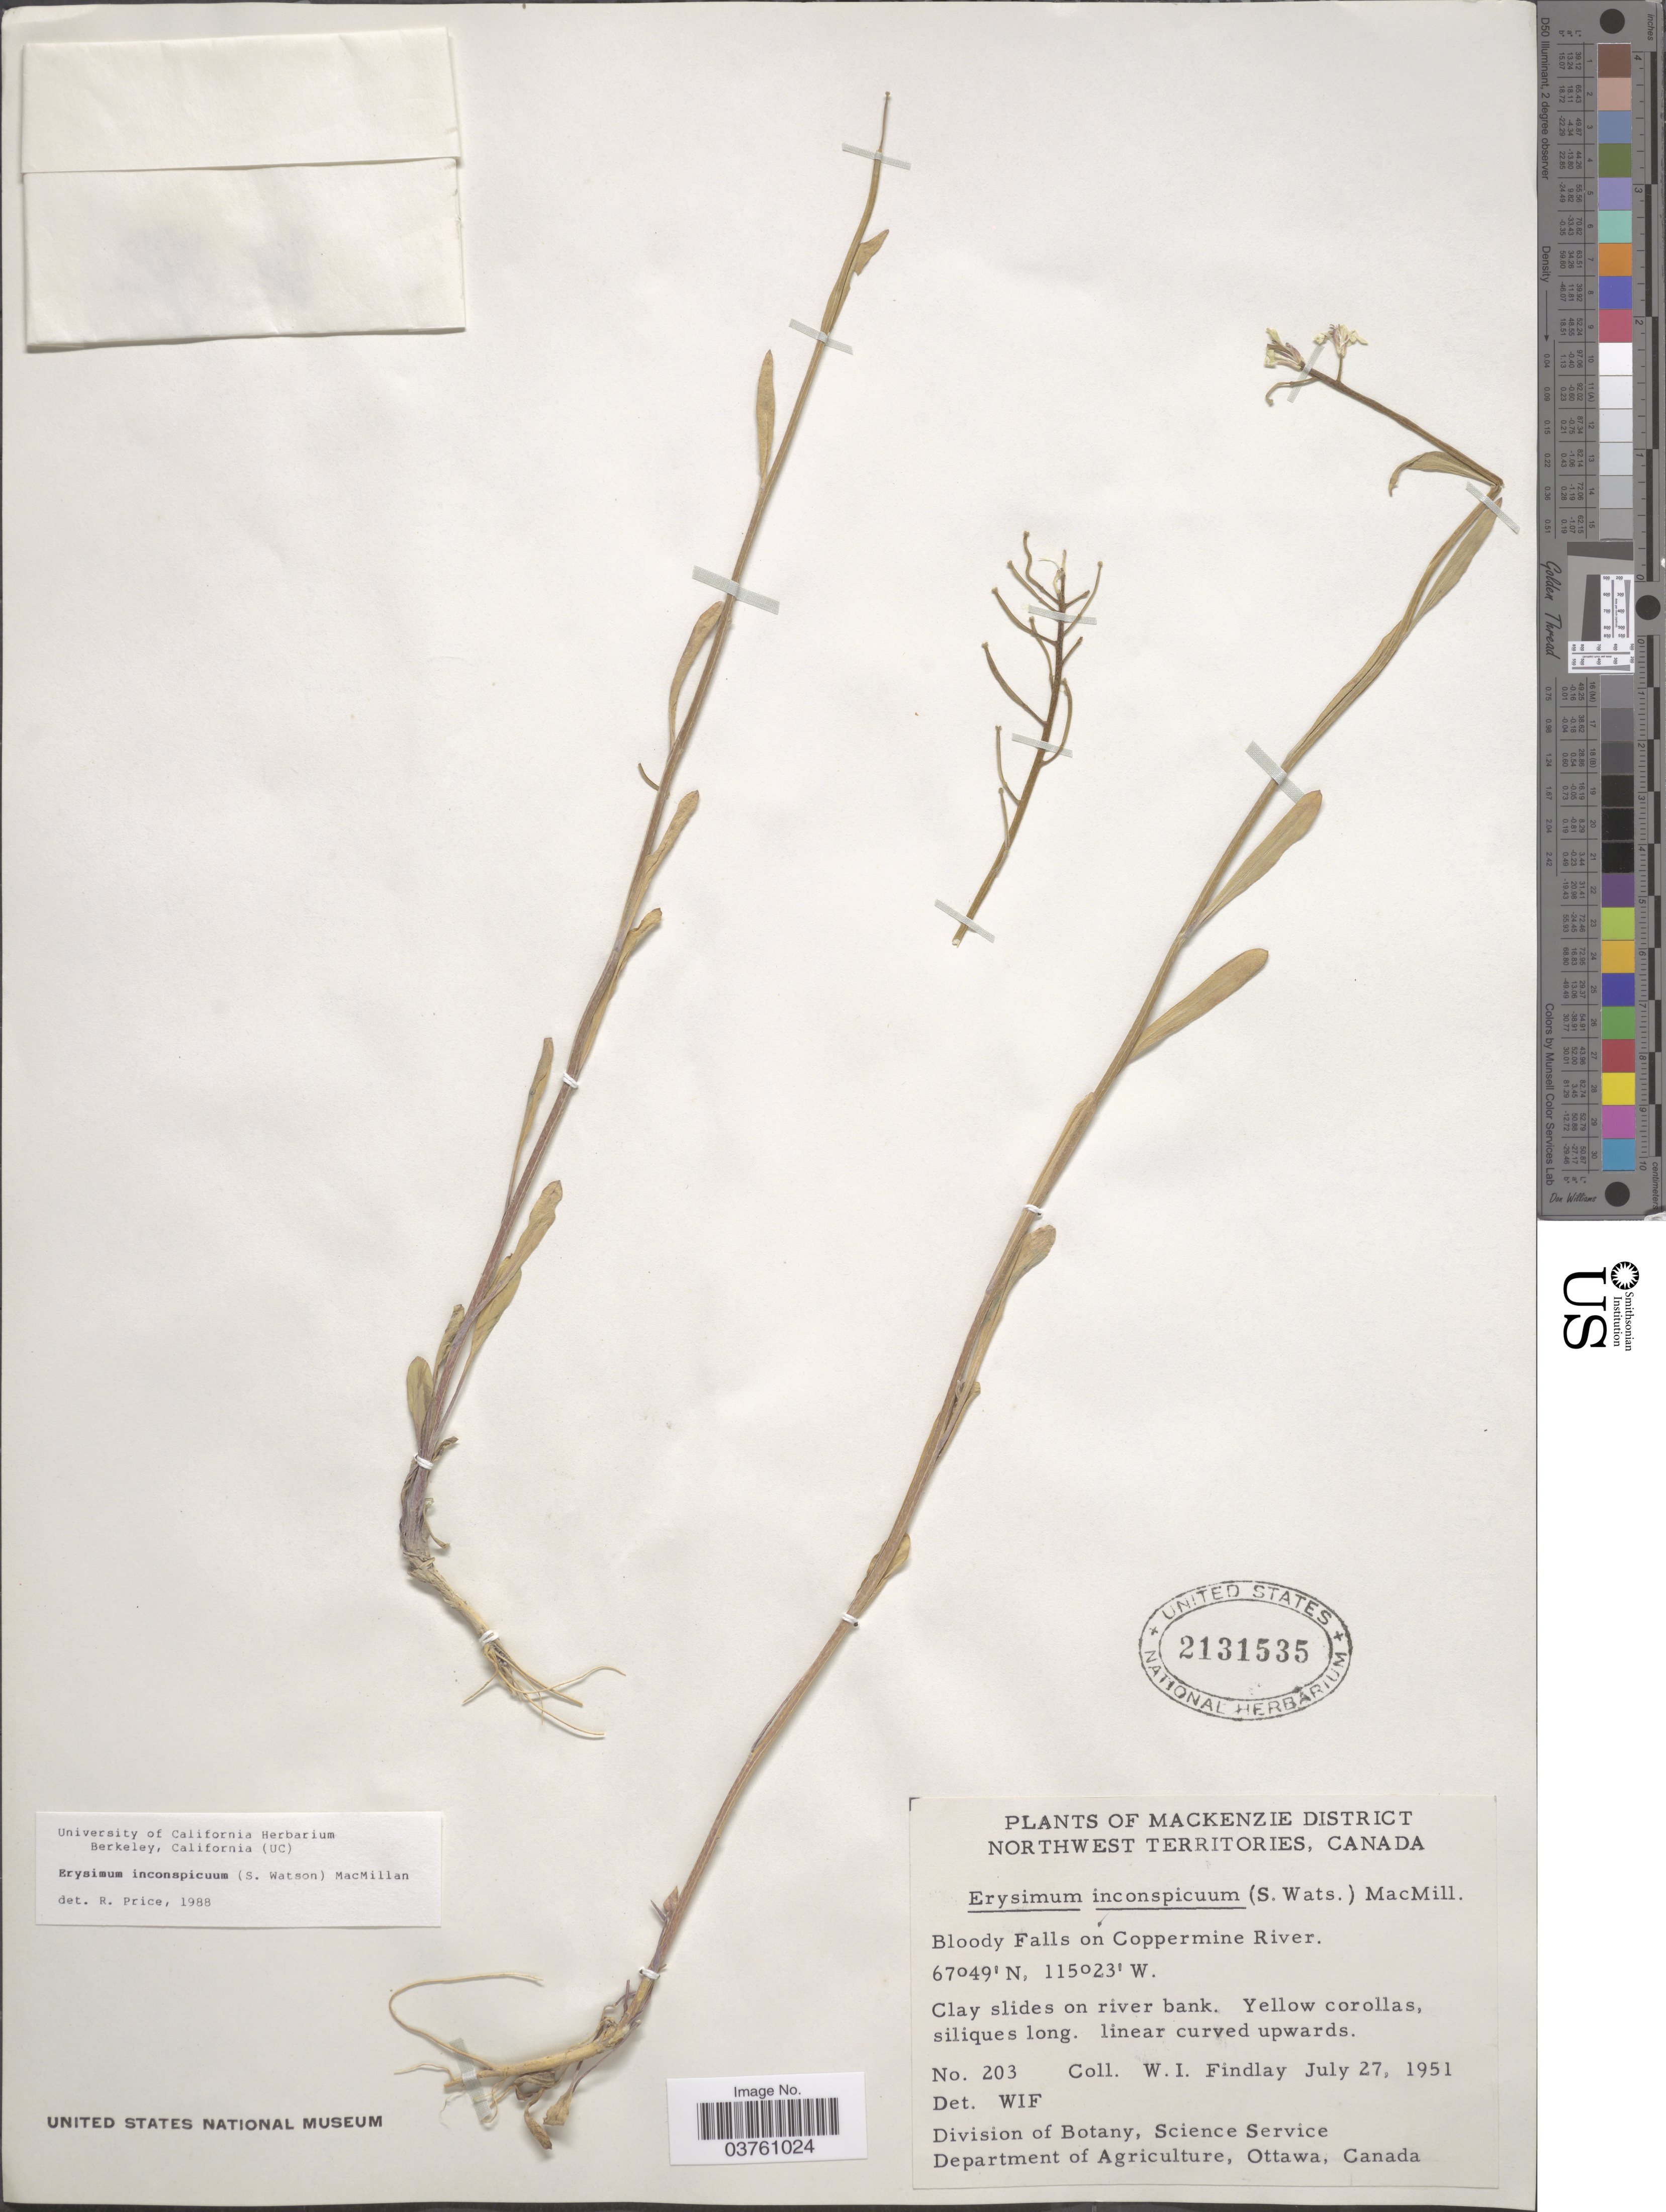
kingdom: Plantae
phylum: Tracheophyta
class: Magnoliopsida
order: Brassicales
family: Brassicaceae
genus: Erysimum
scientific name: Erysimum inconspicuum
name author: (S. Watson) MacMill.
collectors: W. Findlay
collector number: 203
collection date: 1951-07-27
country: Canada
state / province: Northwest Territories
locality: Mackenzie District. Bloody Falls on Coppermine River. Clay slides on river bank.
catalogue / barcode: US 2131535